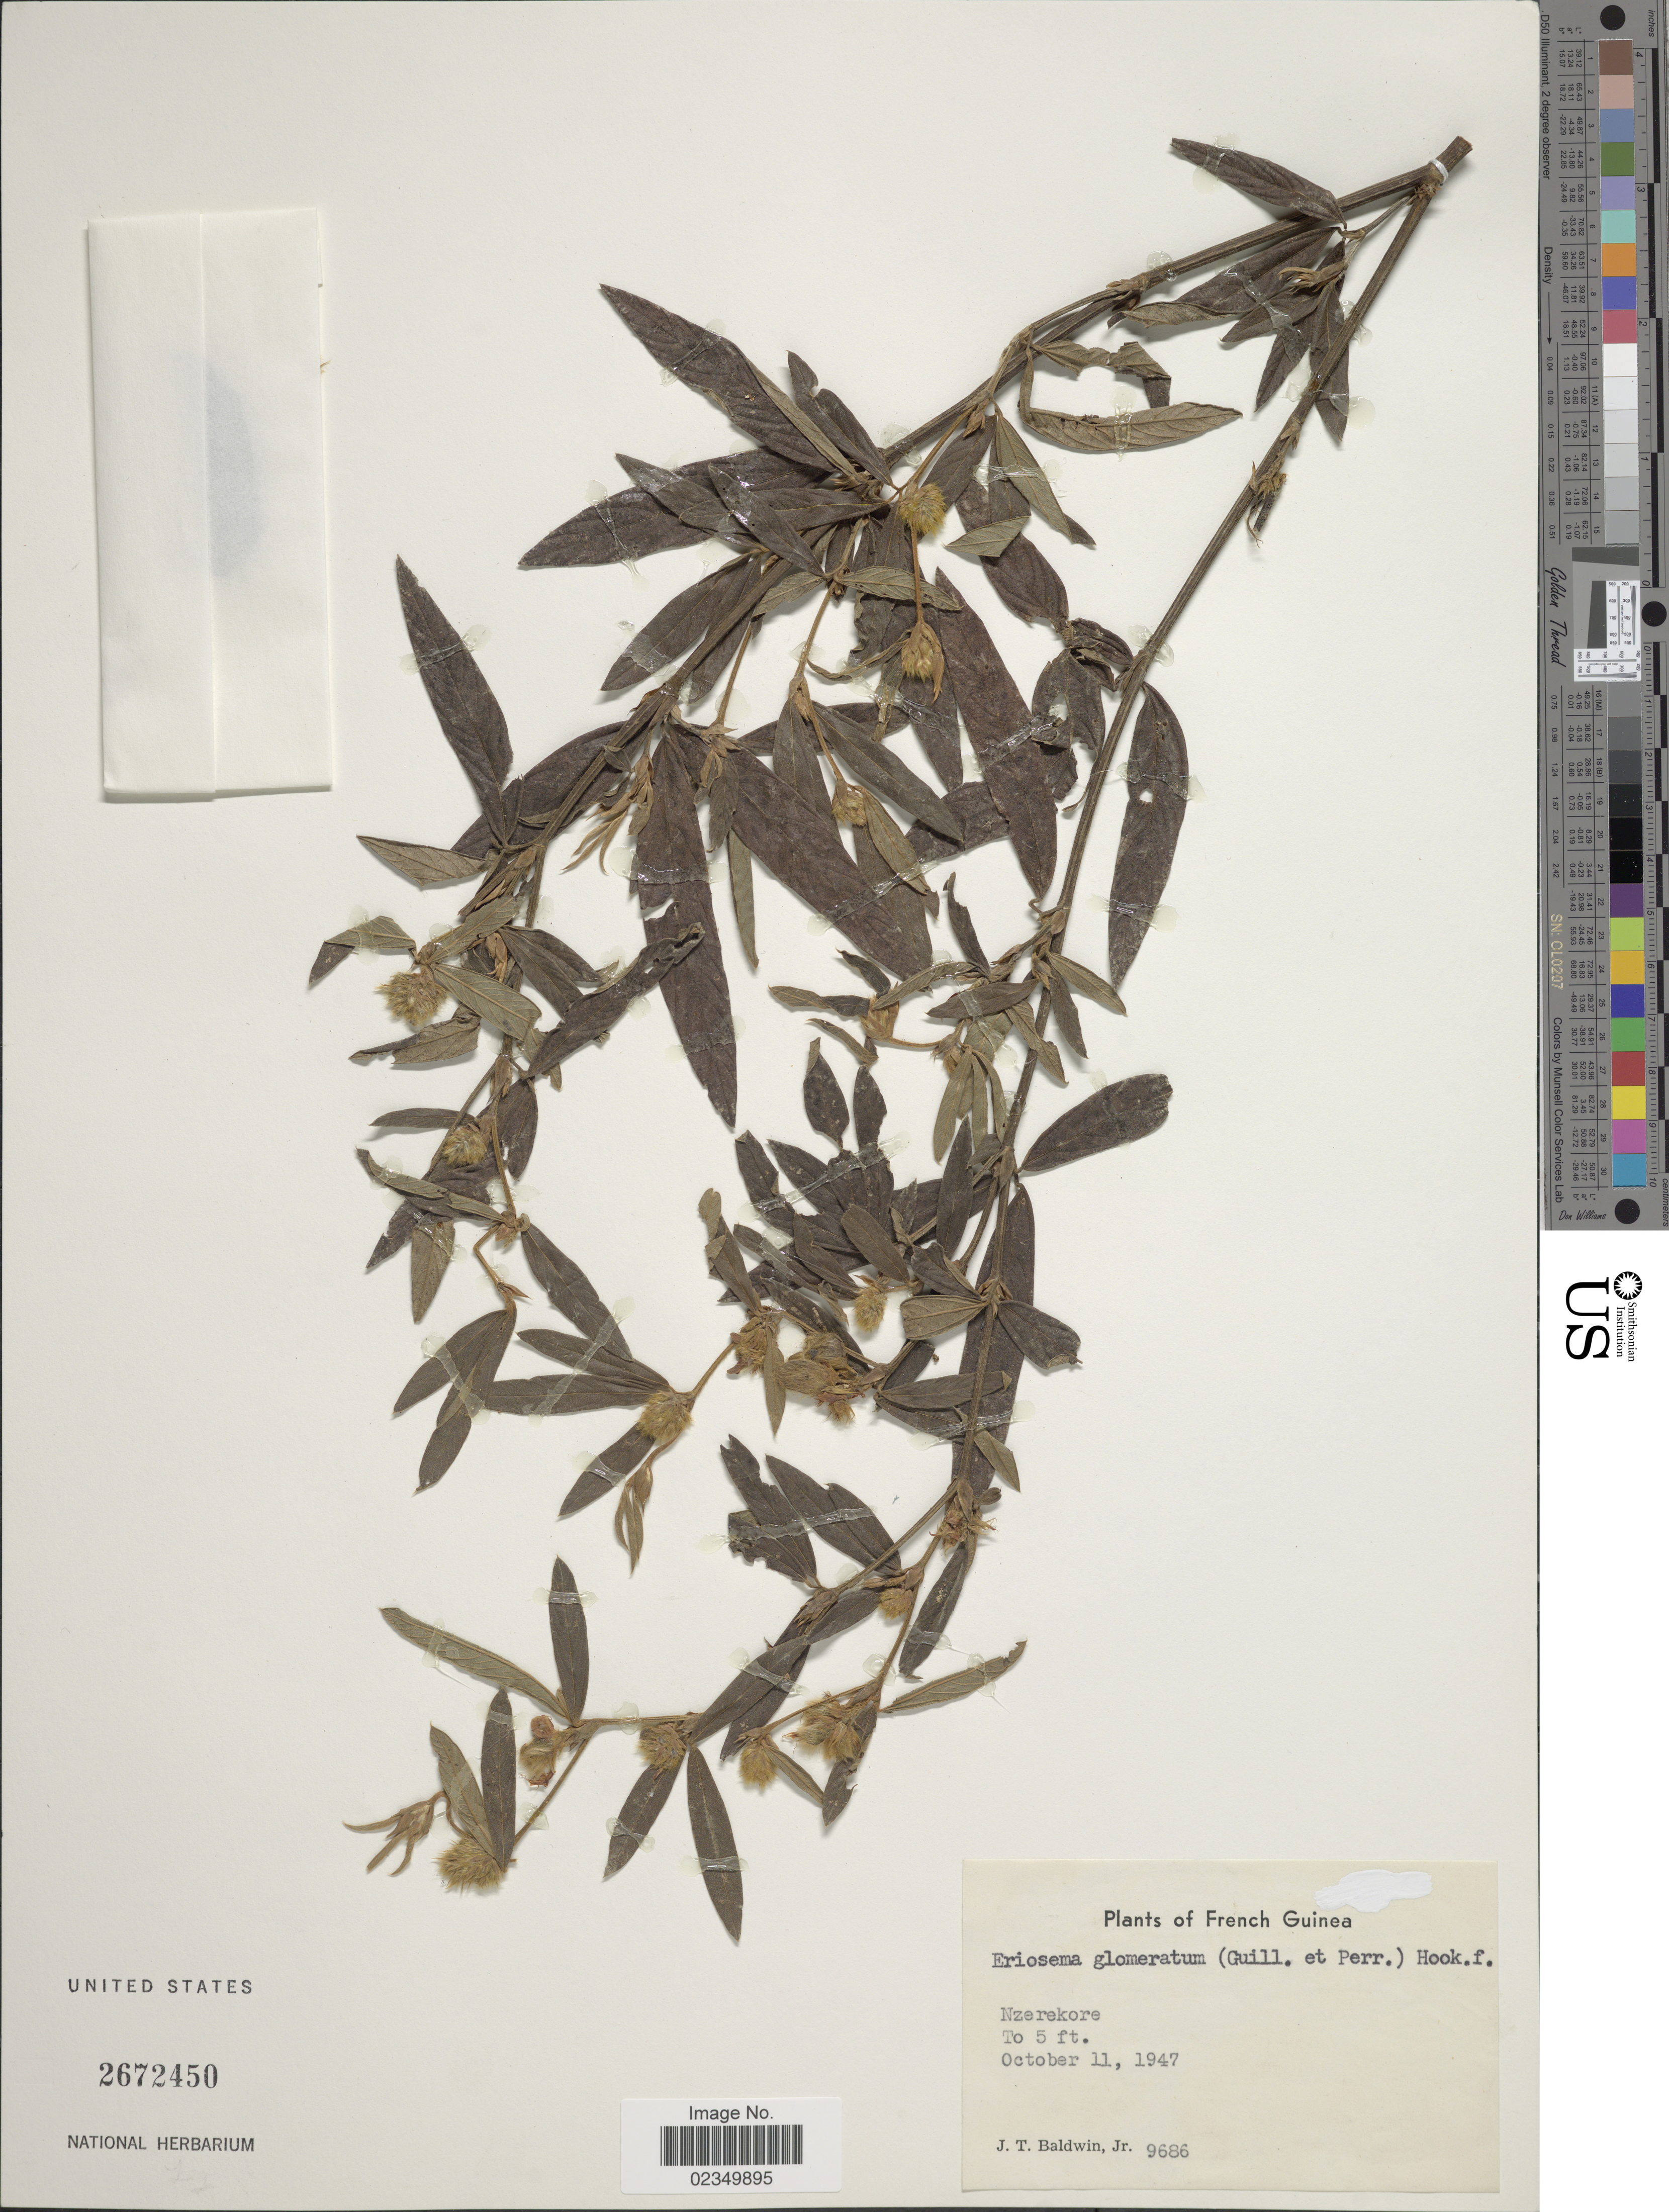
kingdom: Plantae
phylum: Tracheophyta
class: Magnoliopsida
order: Fabales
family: Fabaceae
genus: Eriosema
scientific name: Eriosema glomeratum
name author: (Guill. & Perr.) Hook. f.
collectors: J. T. Baldwin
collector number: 9686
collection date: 1947-10-11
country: Guinea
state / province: Nzérékoré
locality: French Guinea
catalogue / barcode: US 2672450